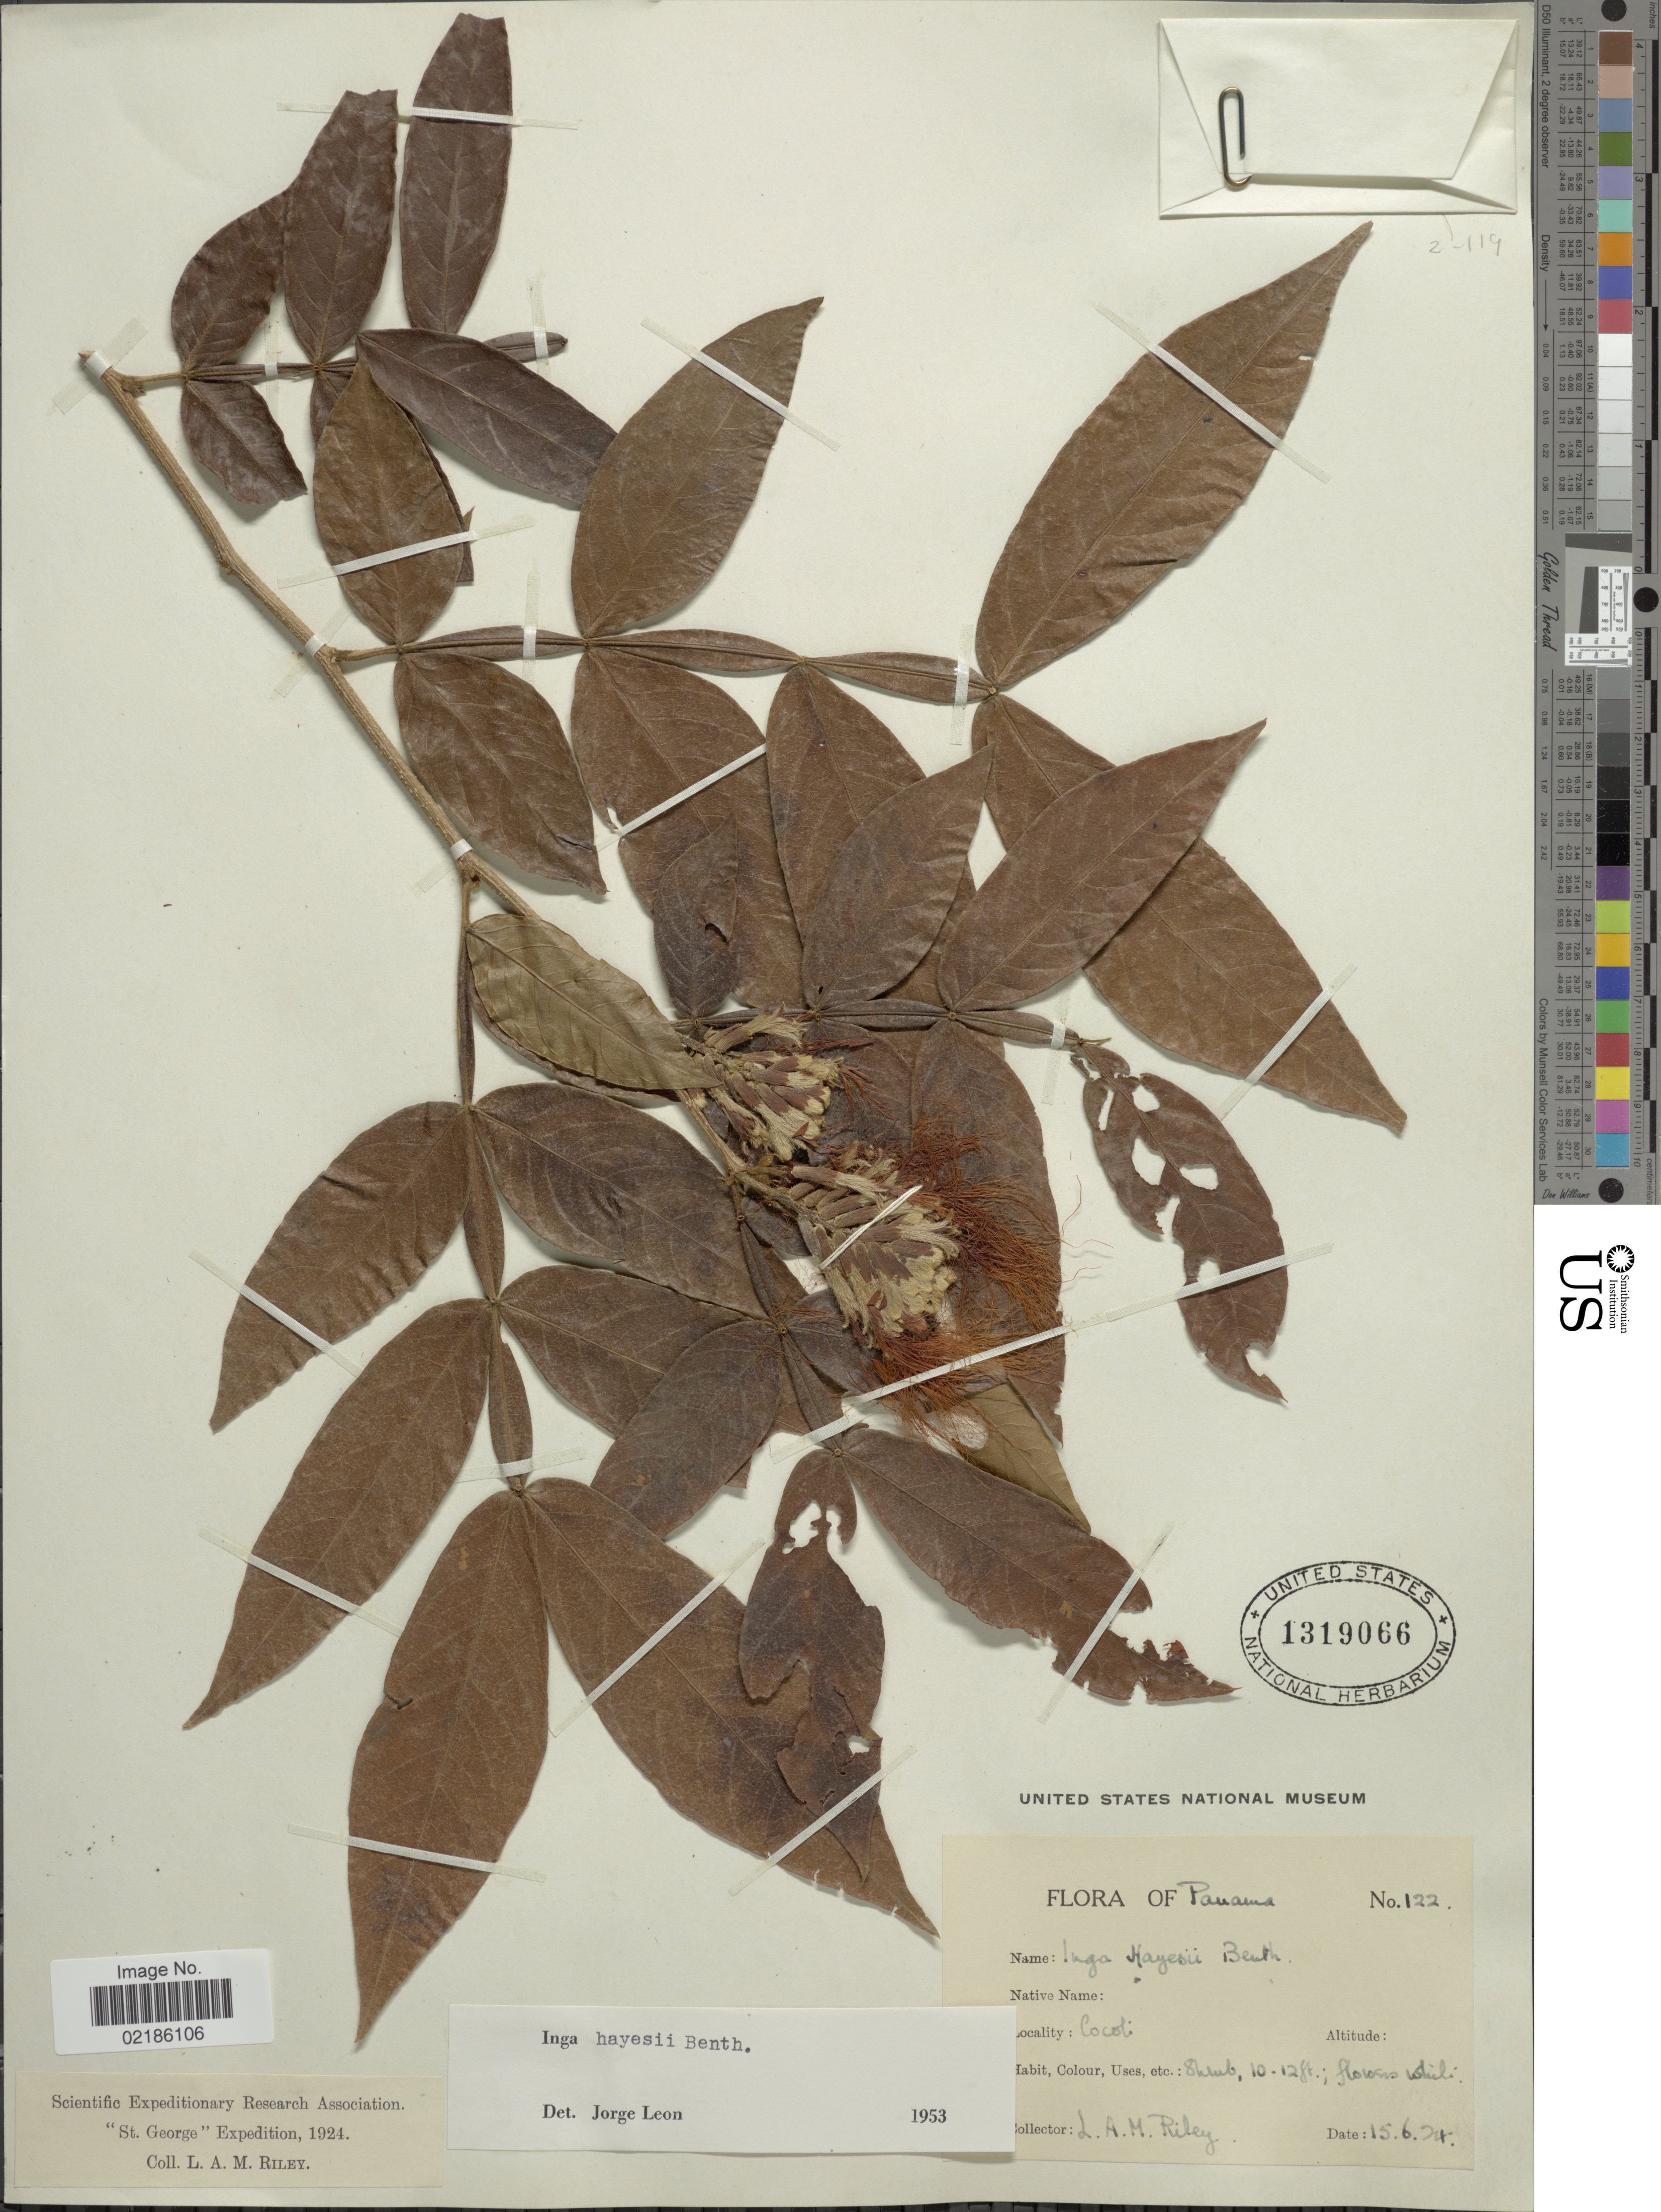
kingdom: Plantae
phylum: Tracheophyta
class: Magnoliopsida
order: Fabales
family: Fabaceae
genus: Inga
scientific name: Inga hayesii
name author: Benth.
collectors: L. A. M. Riley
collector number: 122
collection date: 1924-06-15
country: Panama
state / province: Panamá Oeste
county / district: Canal Zone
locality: Cocoli.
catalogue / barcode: US 1319066